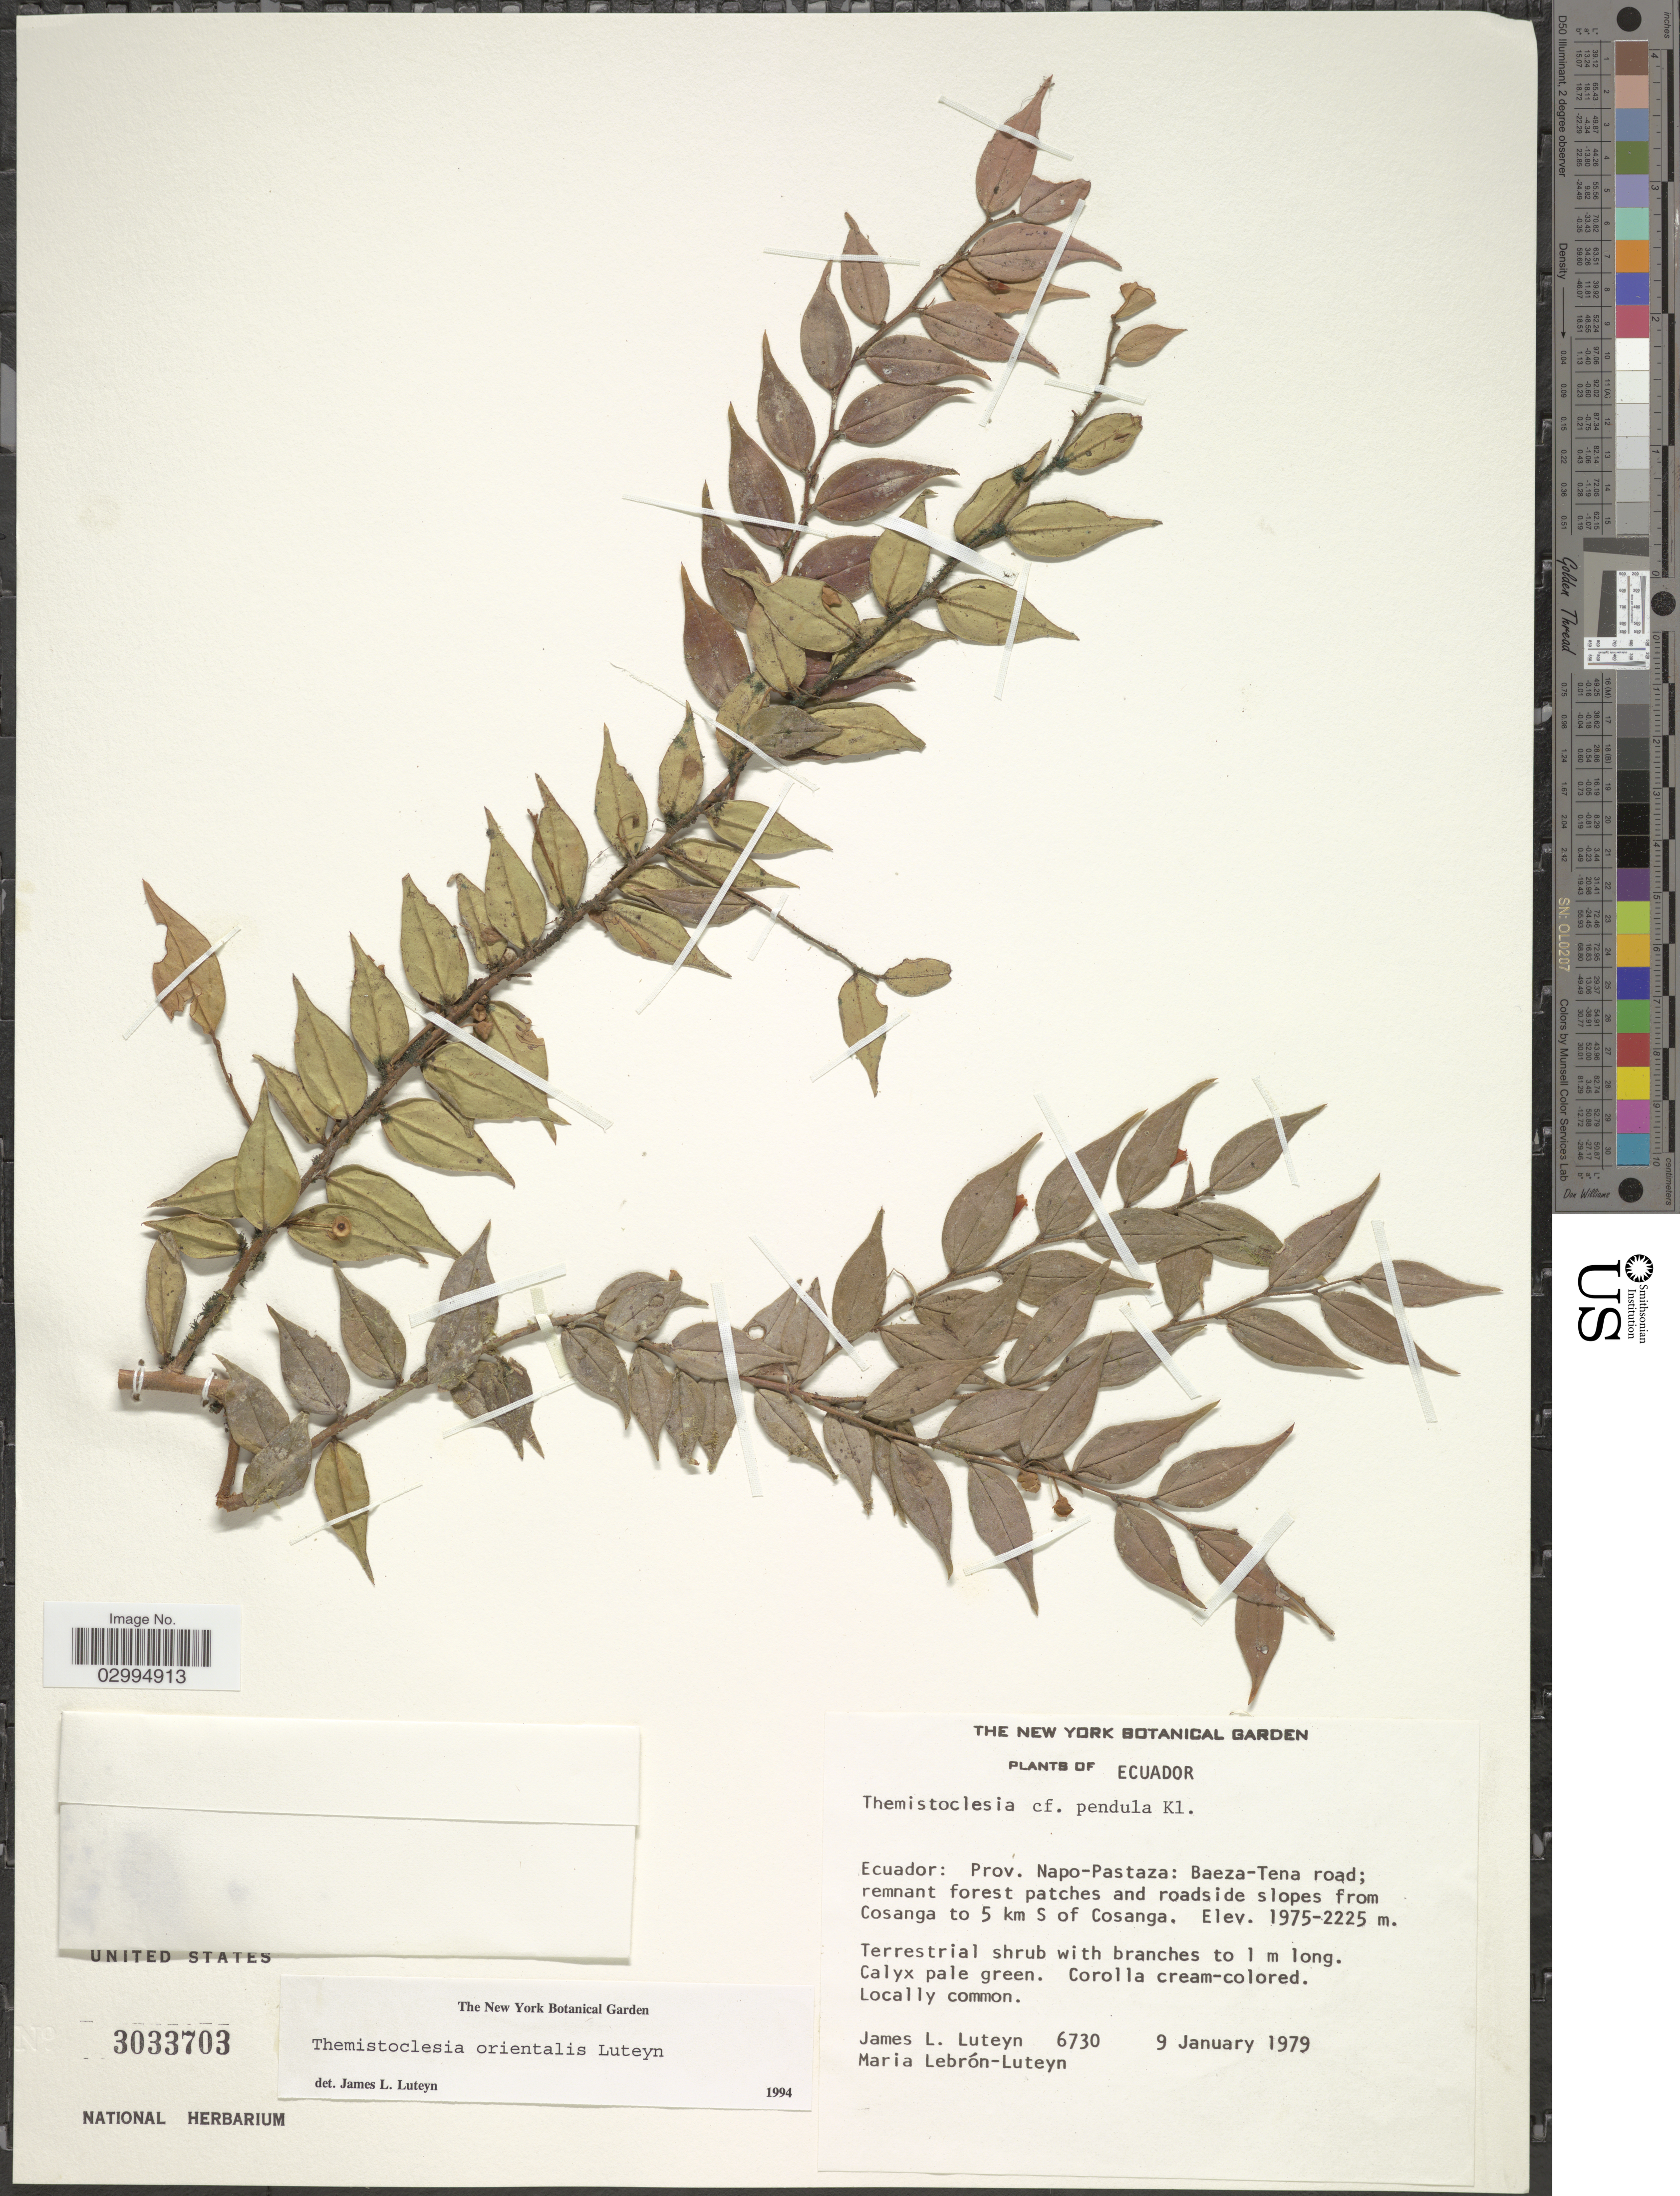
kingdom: Plantae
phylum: Tracheophyta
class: Magnoliopsida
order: Ericales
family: Ericaceae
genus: Themistoclesia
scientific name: Themistoclesia orientalis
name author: Luteyn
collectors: J. Luteyn & M. L. Lebrón-Luteyn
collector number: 6730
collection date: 1979-01-09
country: Ecuador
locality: Prov. Napo-Pastaza: Baeza-Tena road; remnant forest patches and roadside slopes from Cosanga to 5 km S of Cosanga.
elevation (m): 1975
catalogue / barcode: US 3033703